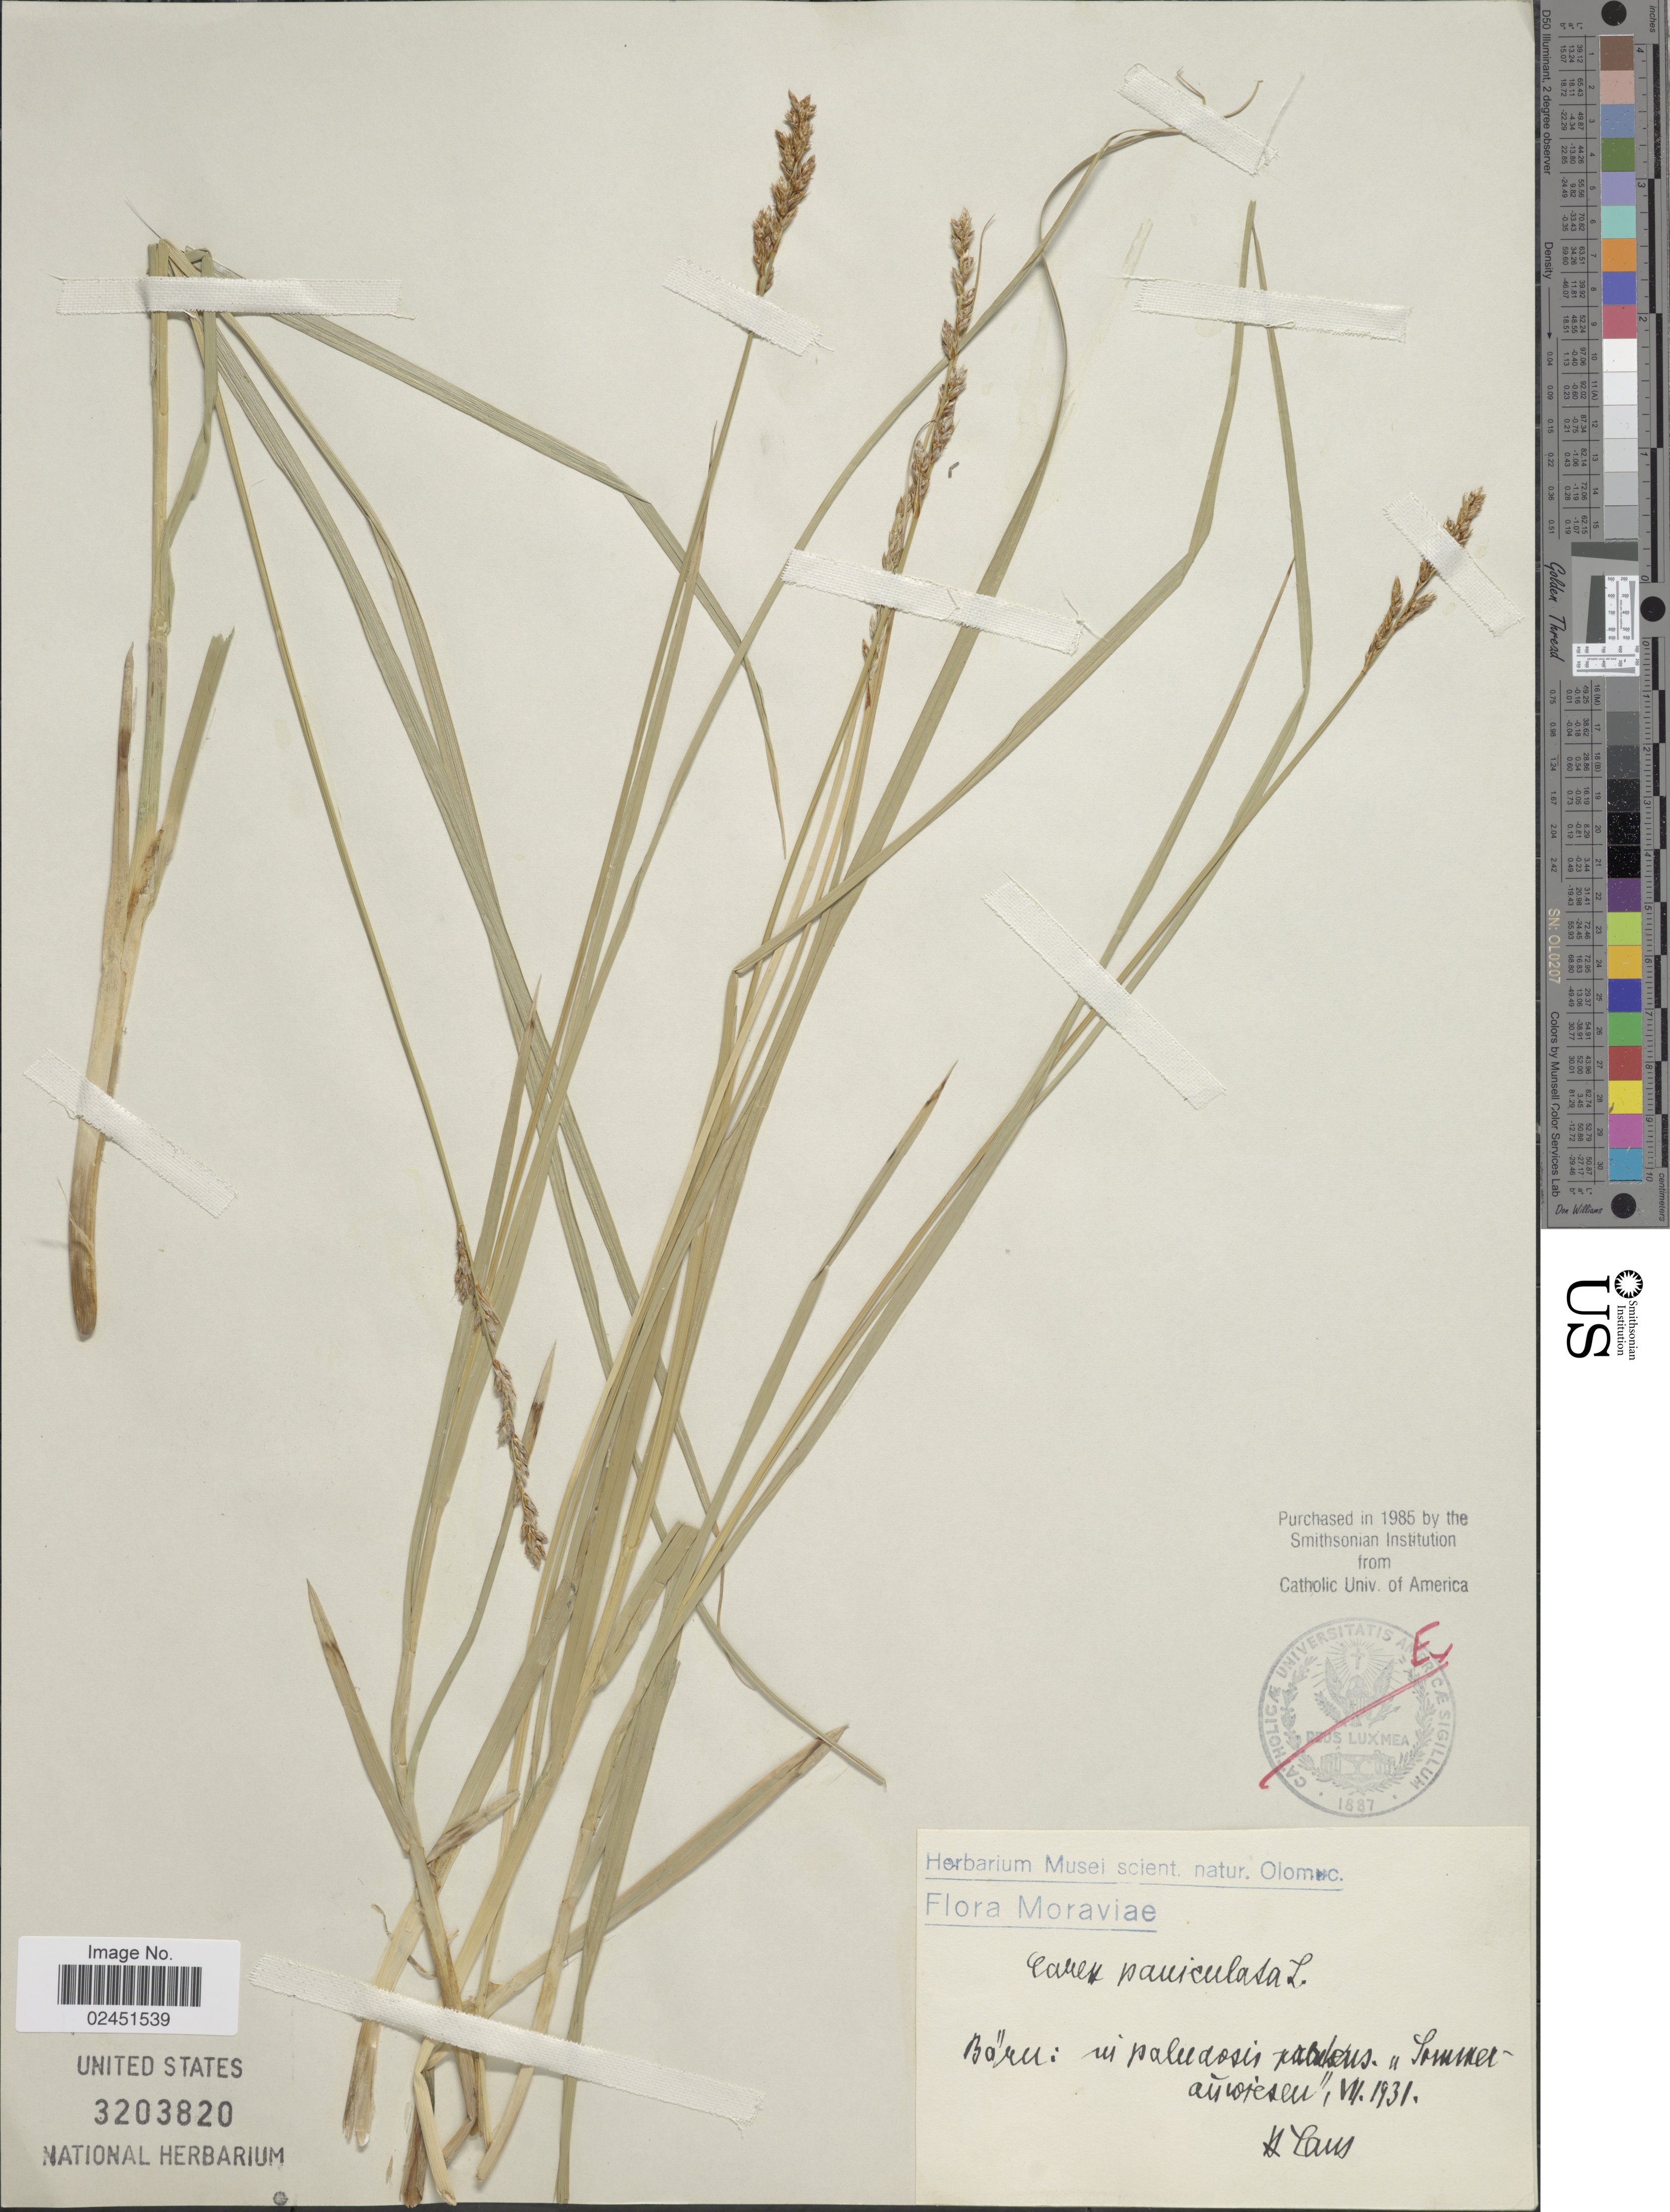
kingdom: Plantae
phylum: Tracheophyta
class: Liliopsida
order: Poales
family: Cyperaceae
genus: Carex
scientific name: Carex paniculata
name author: L.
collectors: H. Laus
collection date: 1931-07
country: Czechia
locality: Moraviae. Boru: in paludosis paudeus. "Sommer- auioreseu" [interpreted]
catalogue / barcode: US 3203820